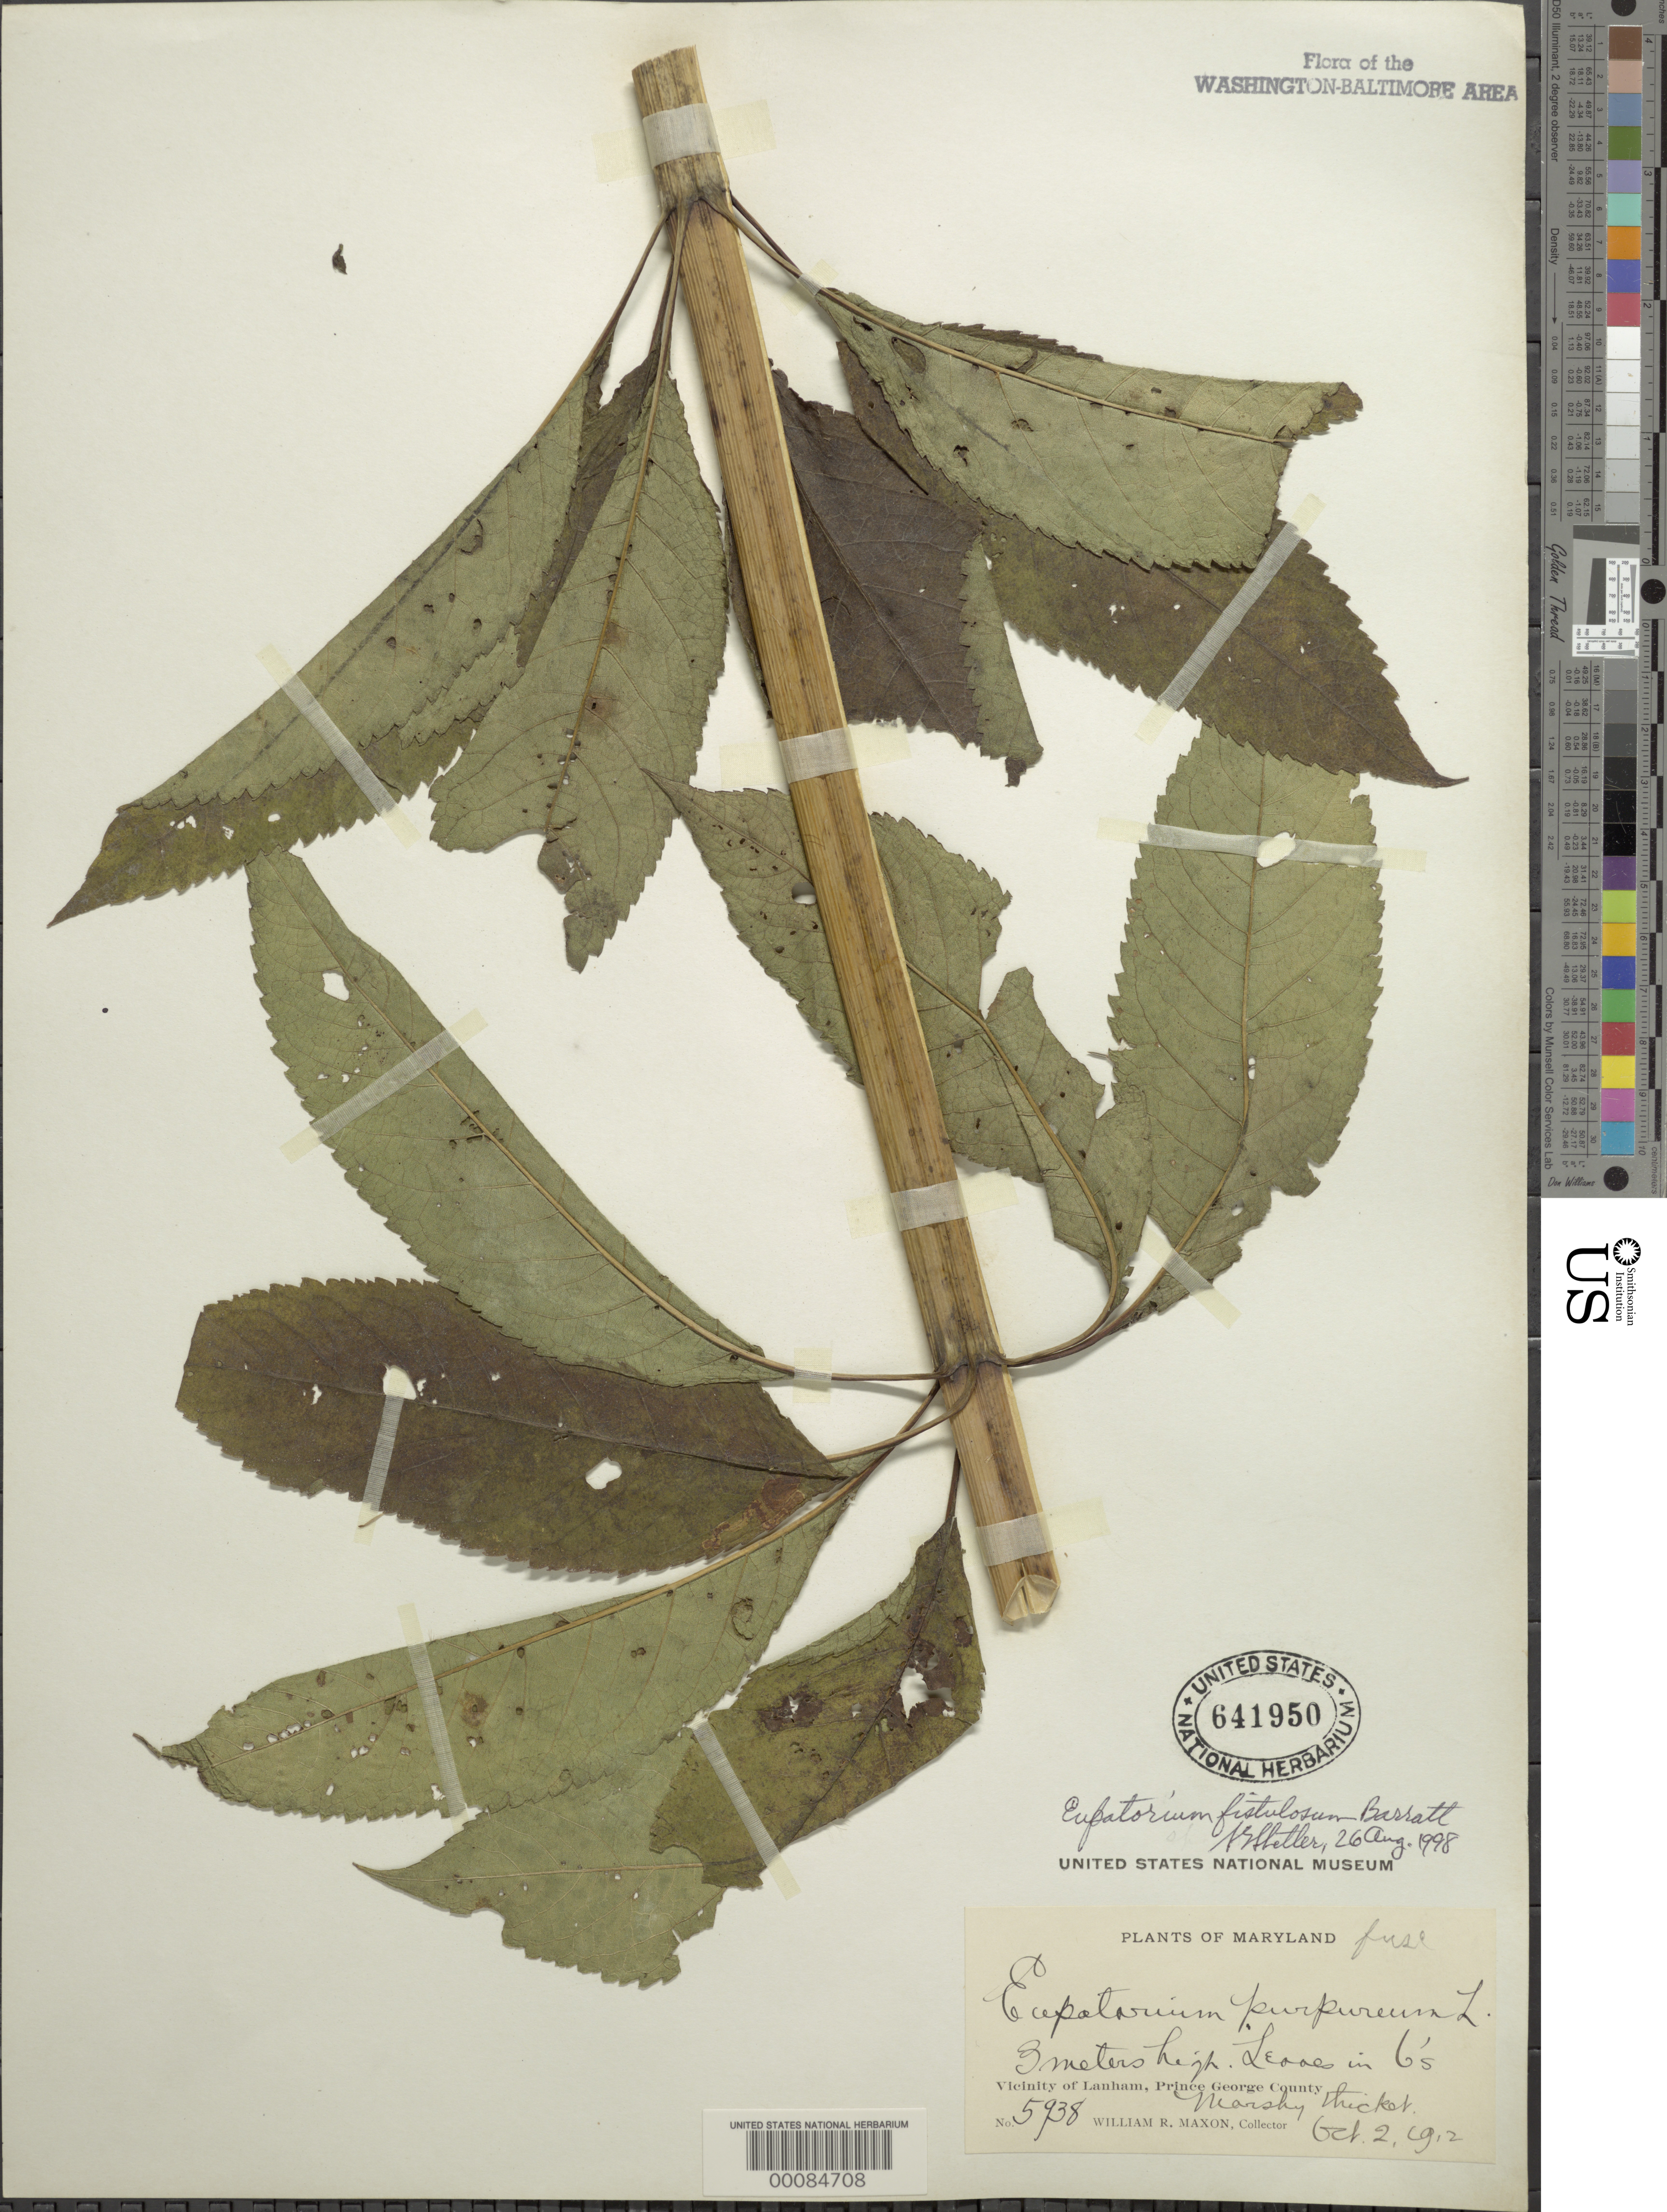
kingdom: Plantae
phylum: Tracheophyta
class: Magnoliopsida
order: Asterales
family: Asteraceae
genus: Eupatorium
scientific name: Eupatorium fistulosum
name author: Barratt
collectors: W. R. Maxon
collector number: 5938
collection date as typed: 02 Oct 1912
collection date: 1912-10-02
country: United States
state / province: Maryland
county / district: Prince George's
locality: Lanham vicinity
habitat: Marshy thicket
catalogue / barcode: US 641950